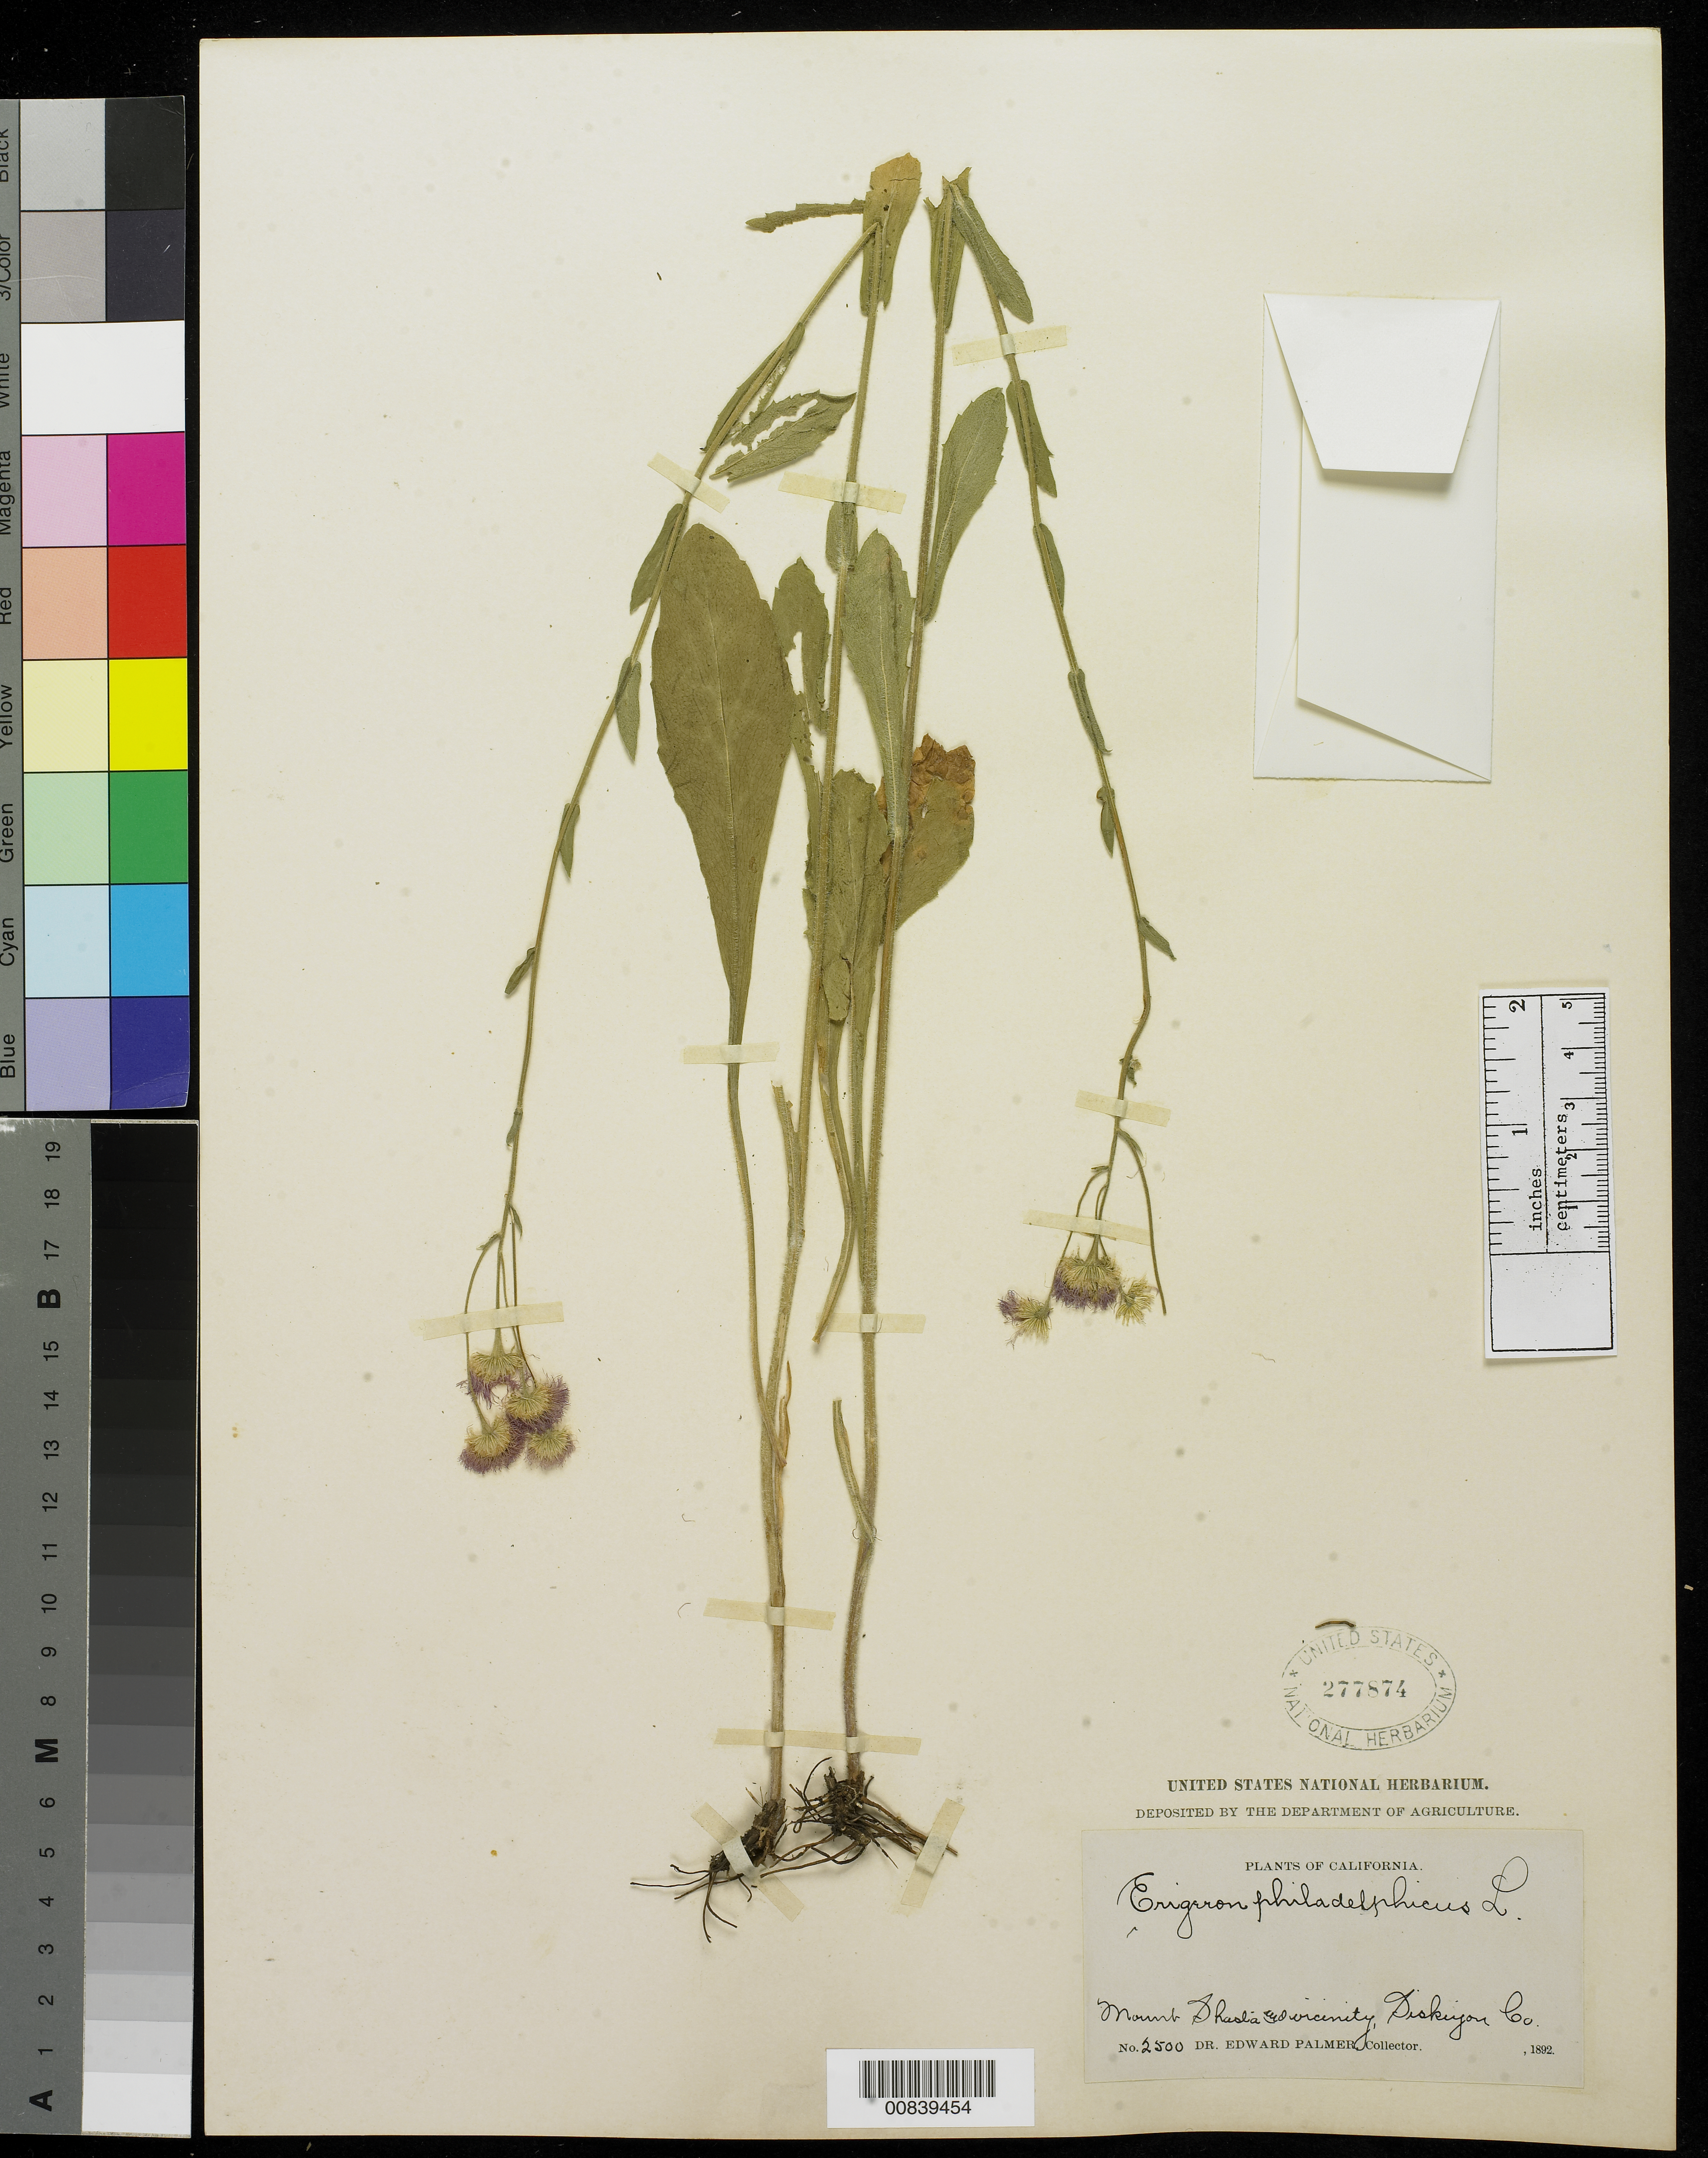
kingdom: Plantae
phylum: Tracheophyta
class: Magnoliopsida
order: Asterales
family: Asteraceae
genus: Erigeron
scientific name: Erigeron philadelphicus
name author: L.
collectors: E. Palmer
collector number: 2500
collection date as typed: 1892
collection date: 1892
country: United States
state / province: California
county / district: Siskiyou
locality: Mount Shasta and vicinity, Siskiyou County, California.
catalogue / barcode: US 277874